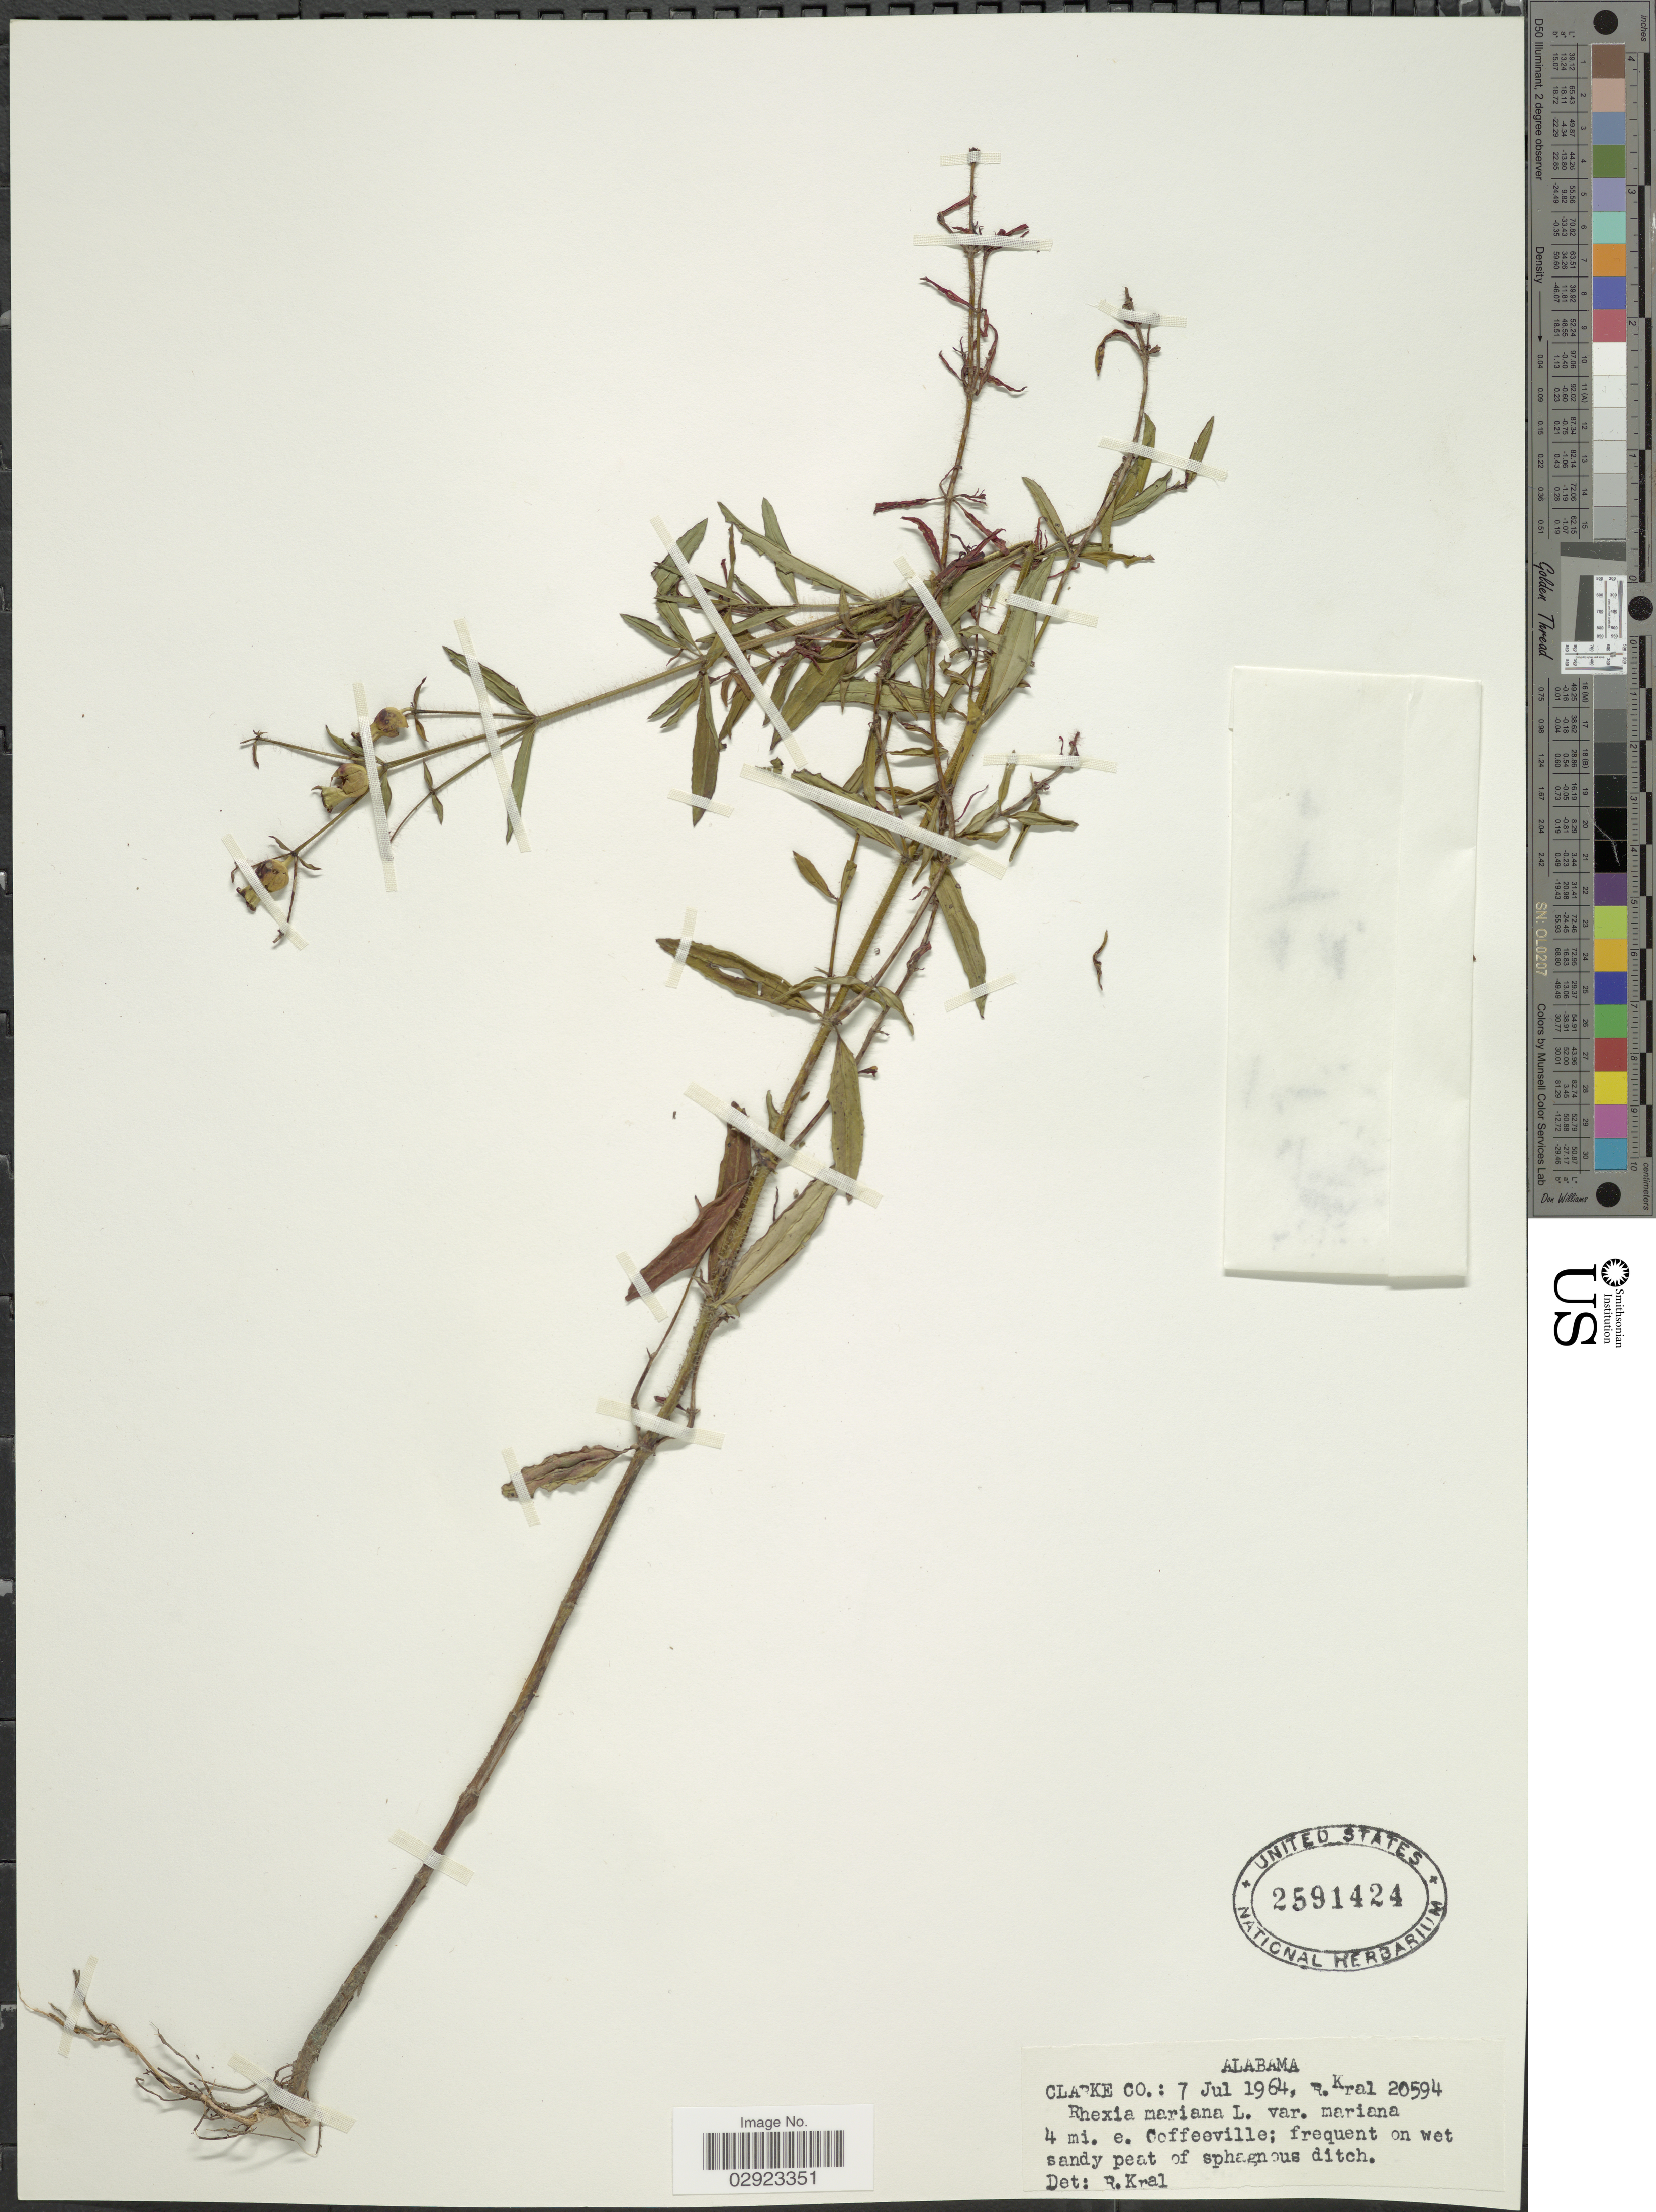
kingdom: Plantae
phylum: Tracheophyta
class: Magnoliopsida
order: Myrtales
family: Melastomataceae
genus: Rhexia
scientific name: Rhexia mariana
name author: L.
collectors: R. Kral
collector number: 20594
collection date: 1964-07-07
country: United States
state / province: Alabama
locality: Clarke Co.: 4 mi. e. Coffeeville.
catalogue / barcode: US 2591424